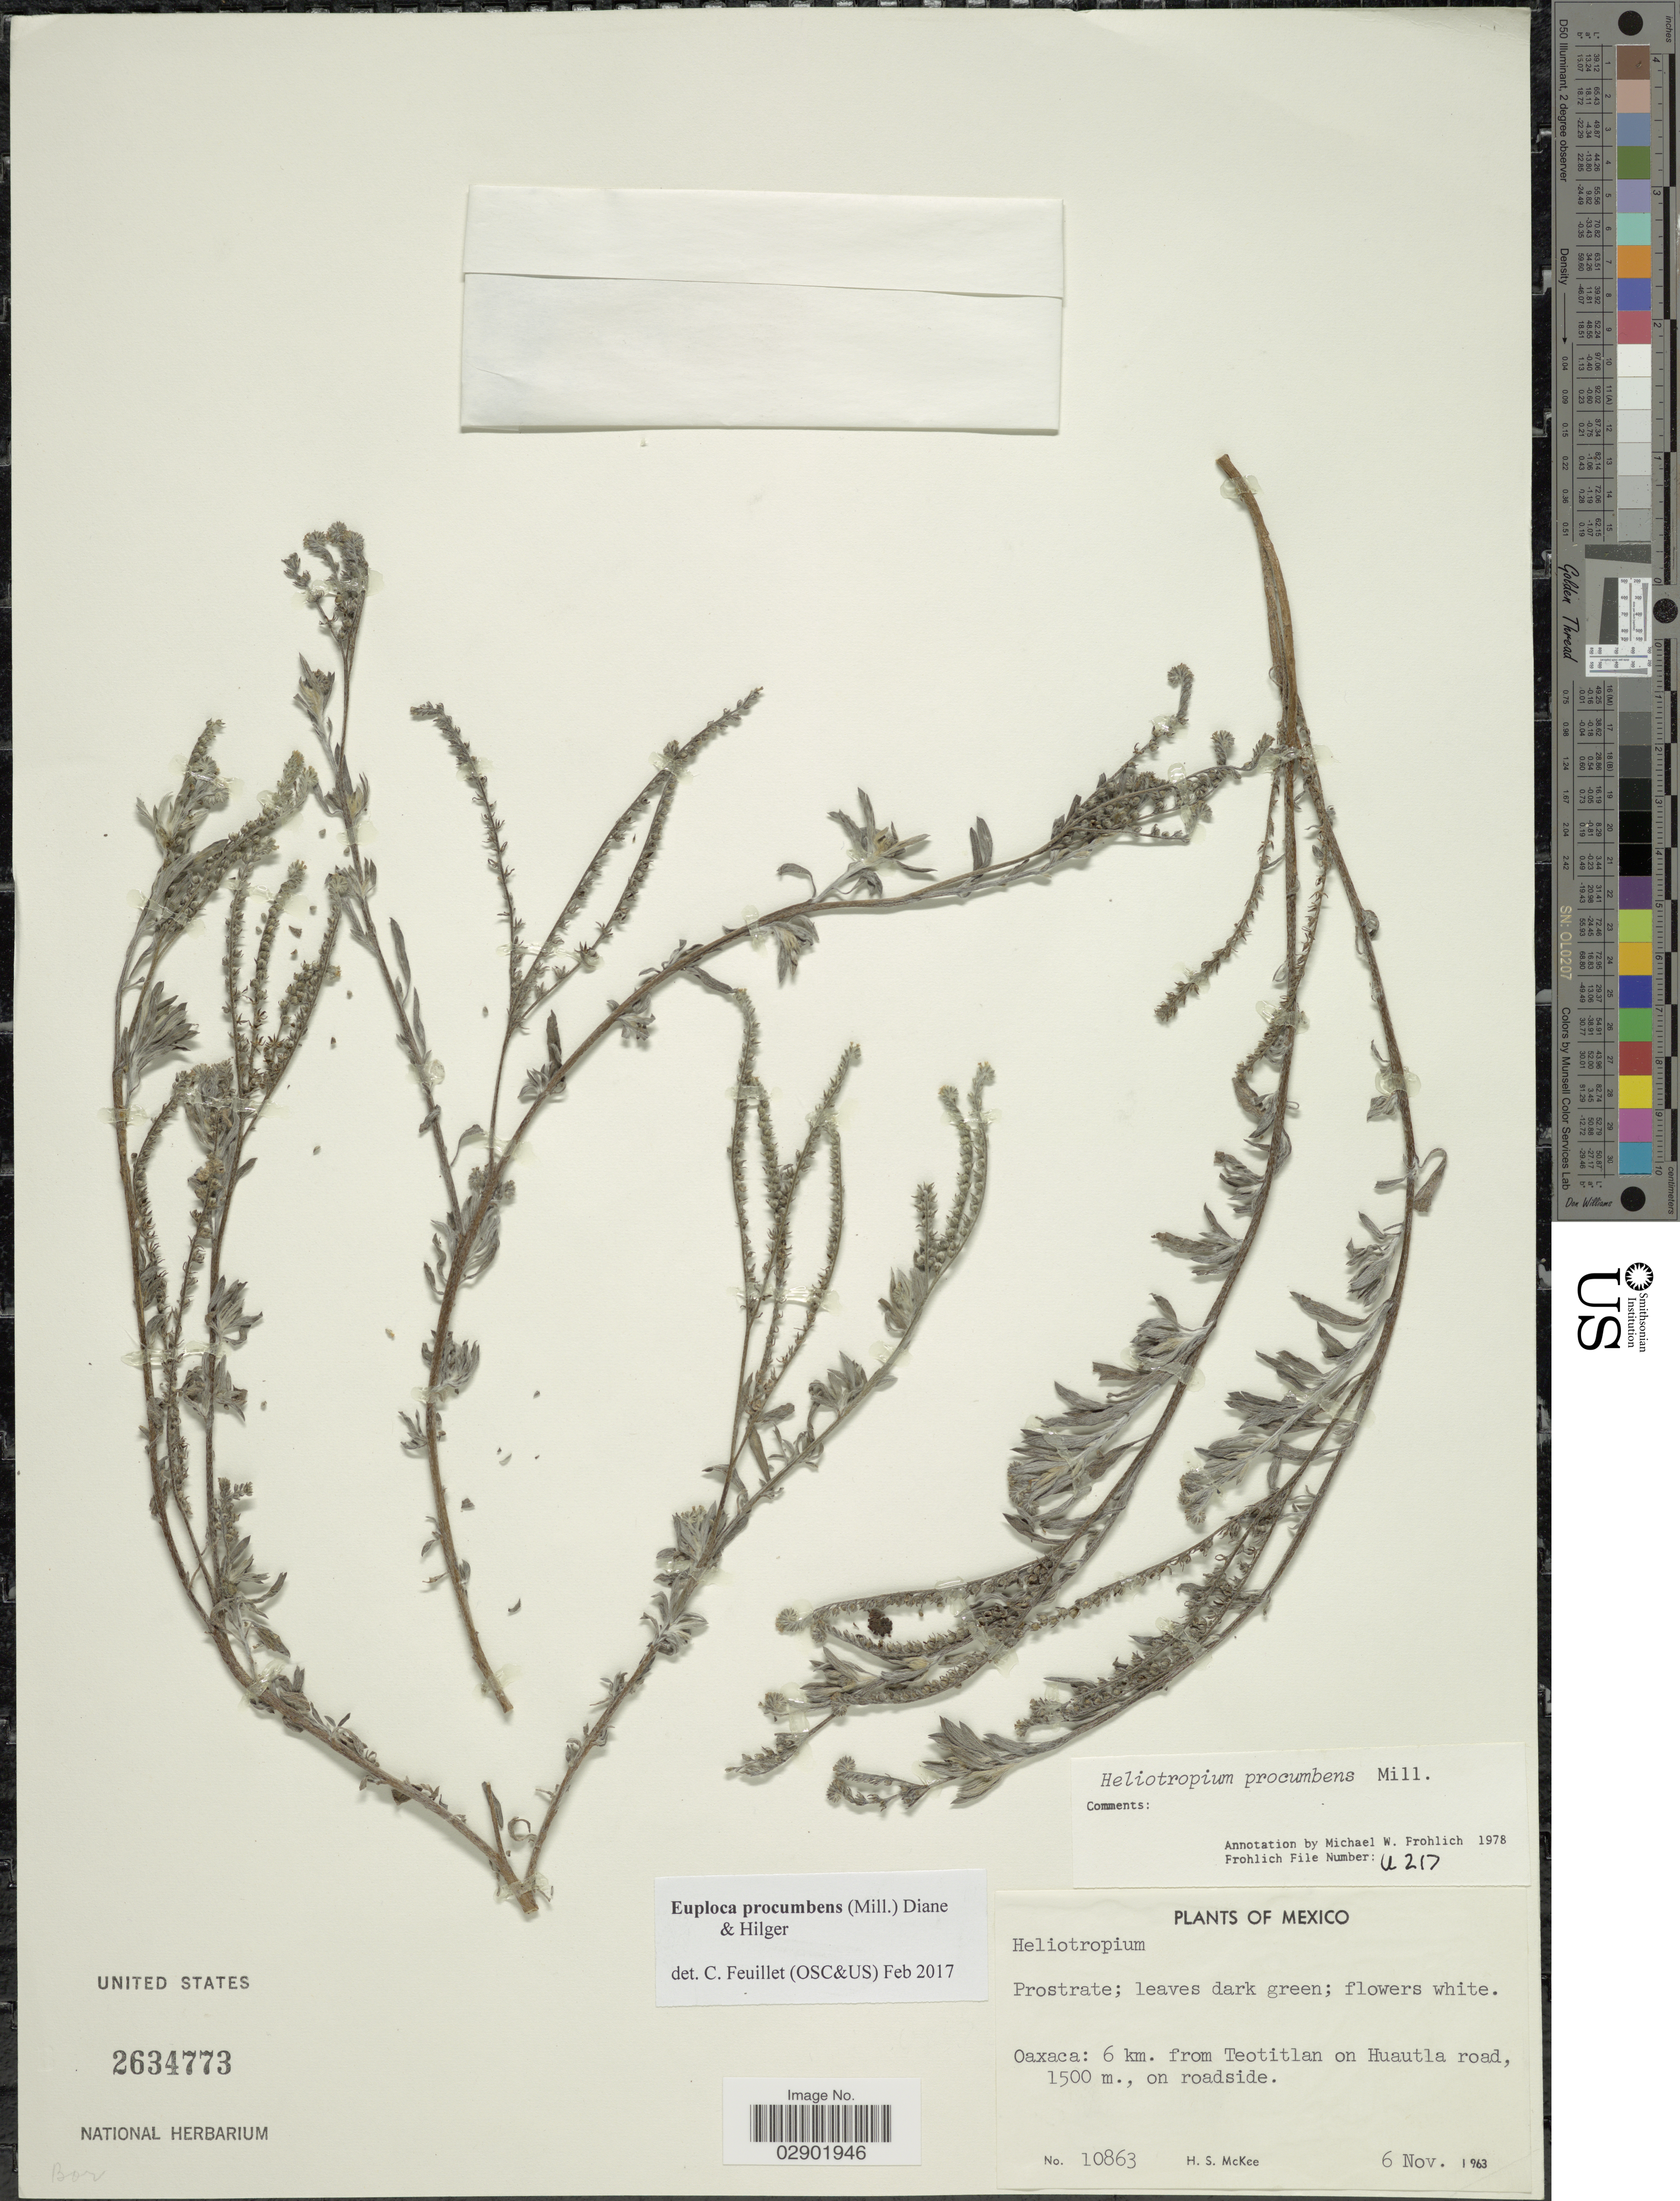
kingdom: Plantae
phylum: Tracheophyta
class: Magnoliopsida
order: Boraginales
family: Heliotropiaceae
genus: Euploca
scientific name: Euploca procumbens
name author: (Mill.) Diane & Hilger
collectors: H. S. McKee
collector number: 10863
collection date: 1963-11-06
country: Mexico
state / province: Oaxaca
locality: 6 km. from Teotitlan on Huautla road.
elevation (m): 1500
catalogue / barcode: US 2634773